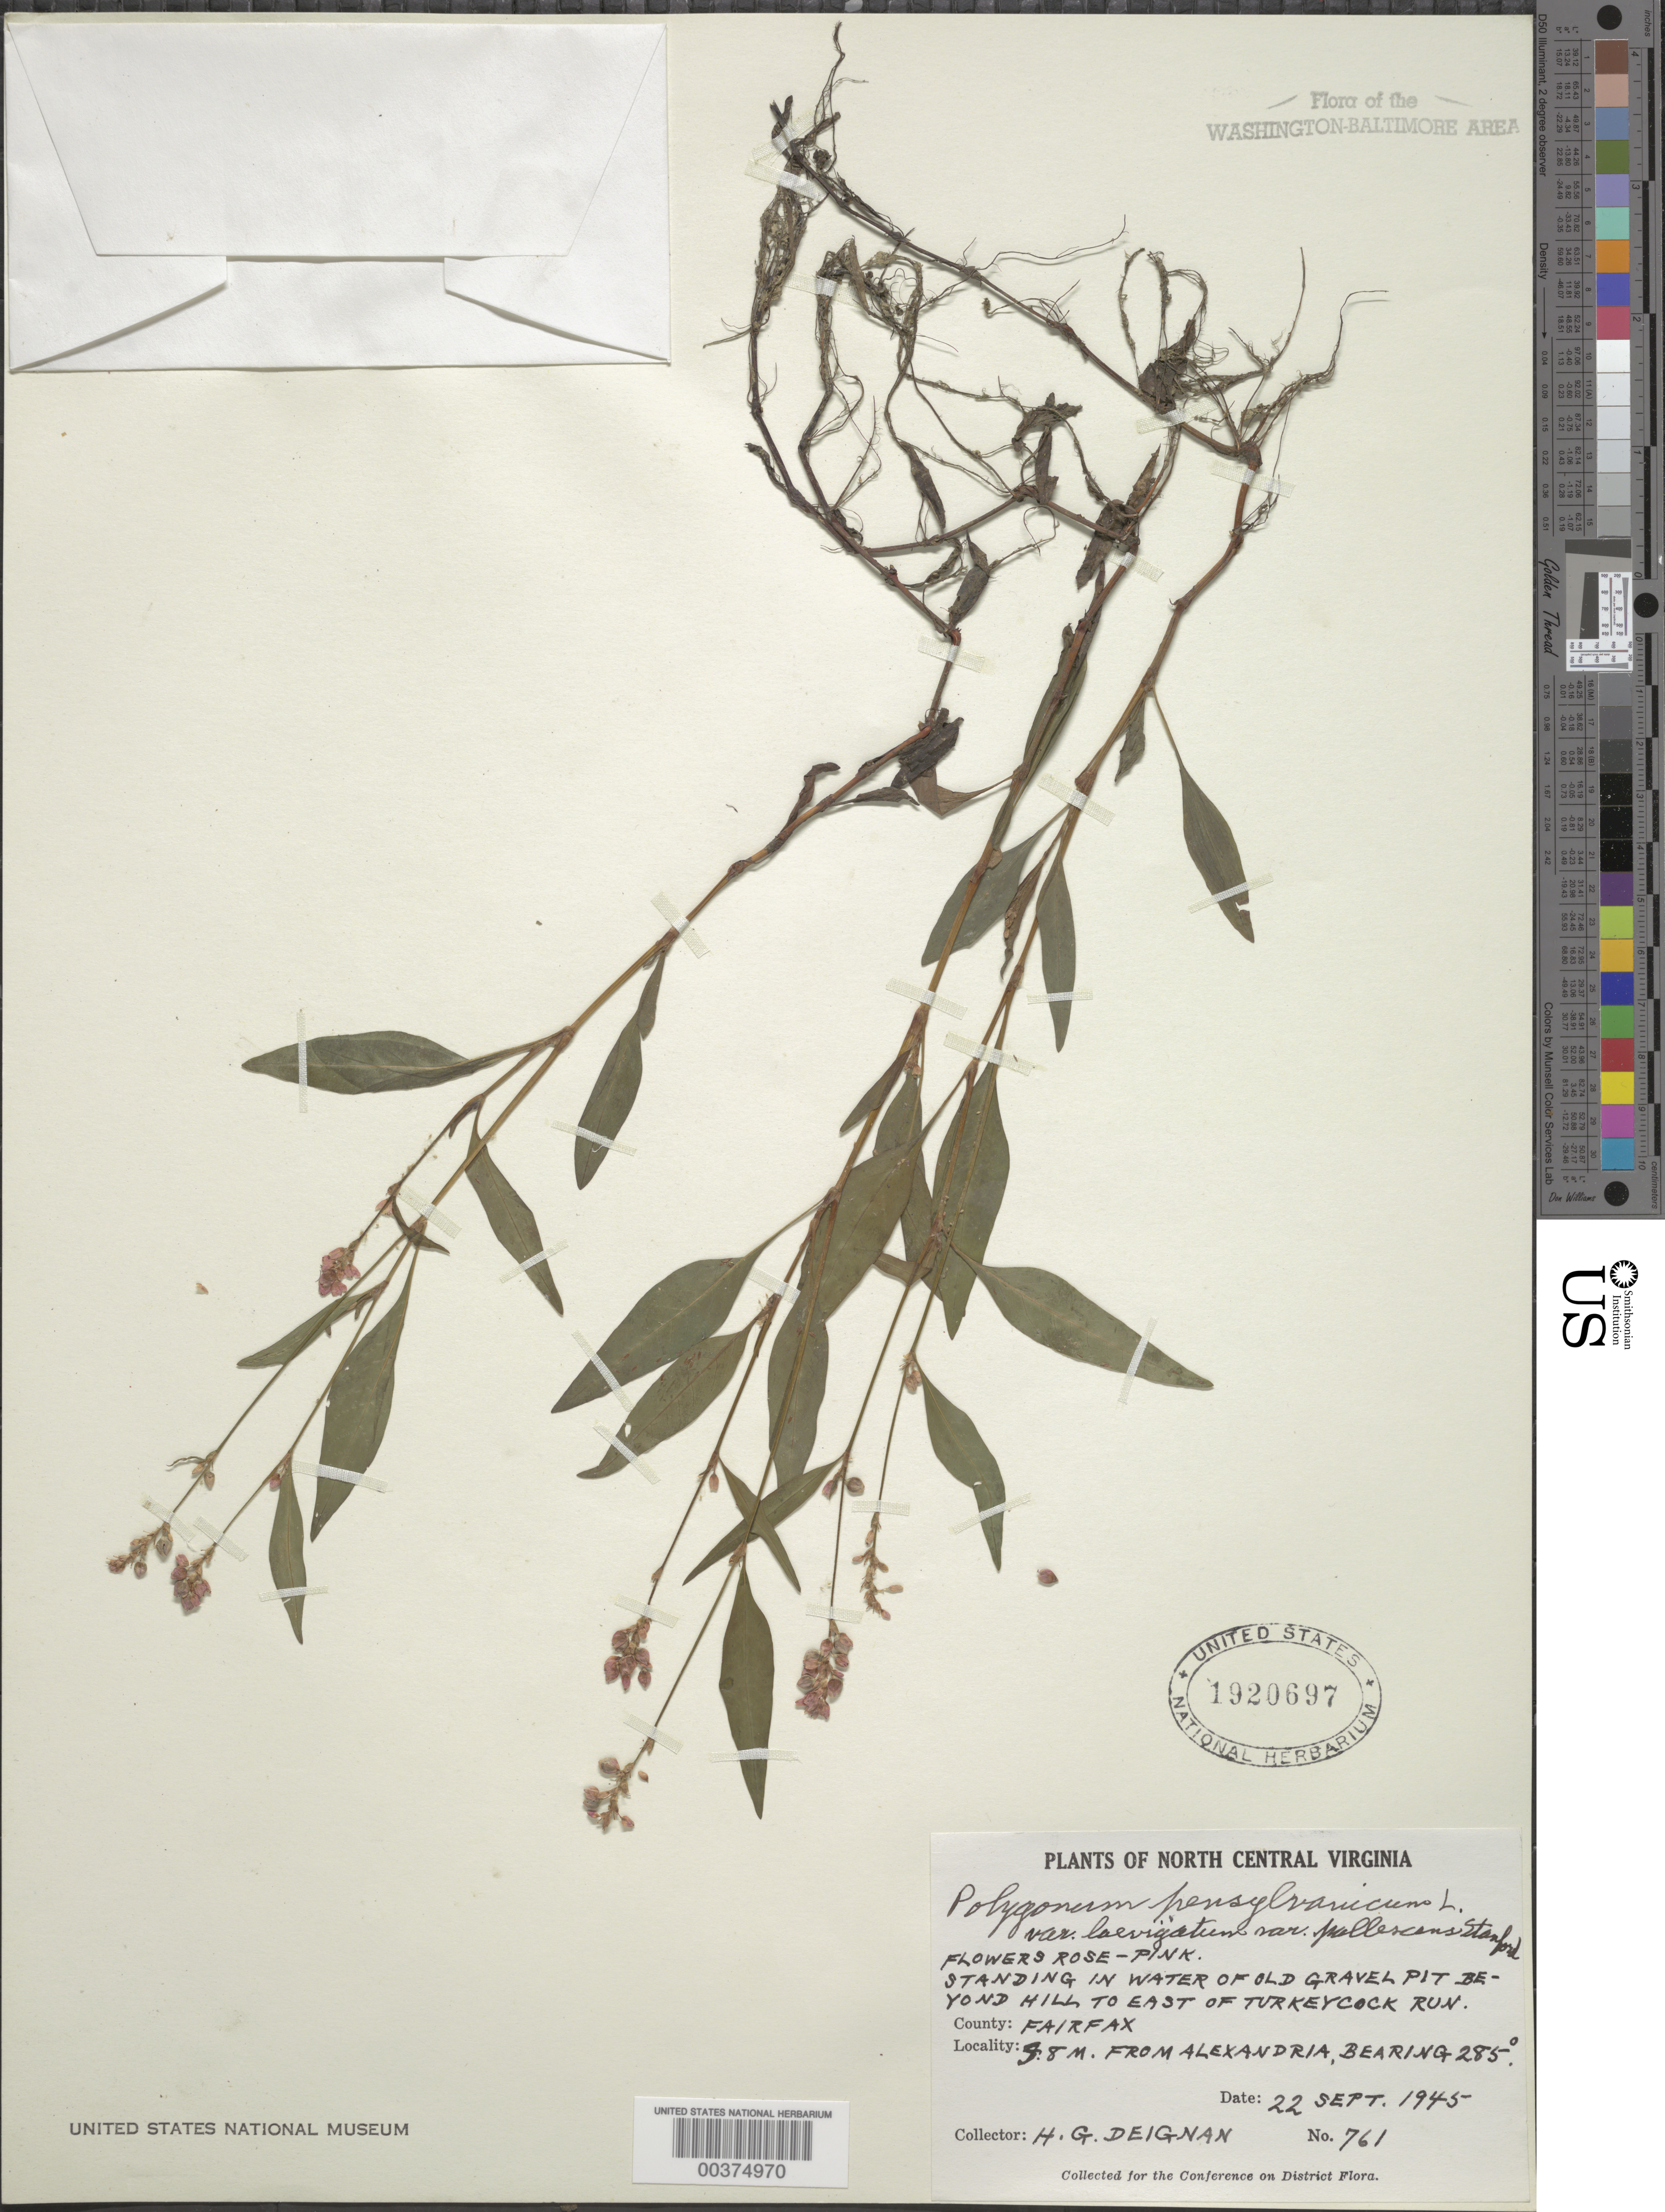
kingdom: Plantae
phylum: Tracheophyta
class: Magnoliopsida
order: Caryophyllales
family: Polygonaceae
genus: Persicaria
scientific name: Persicaria pensylvanica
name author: (L.) M. Gómez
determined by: Atha, D. E.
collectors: H. Deignan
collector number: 761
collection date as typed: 22 Sep 1945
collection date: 1945-09-22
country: United States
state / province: Virginia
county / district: Fairfax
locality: Hill, east of Turkeycock Run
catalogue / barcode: US 1920697